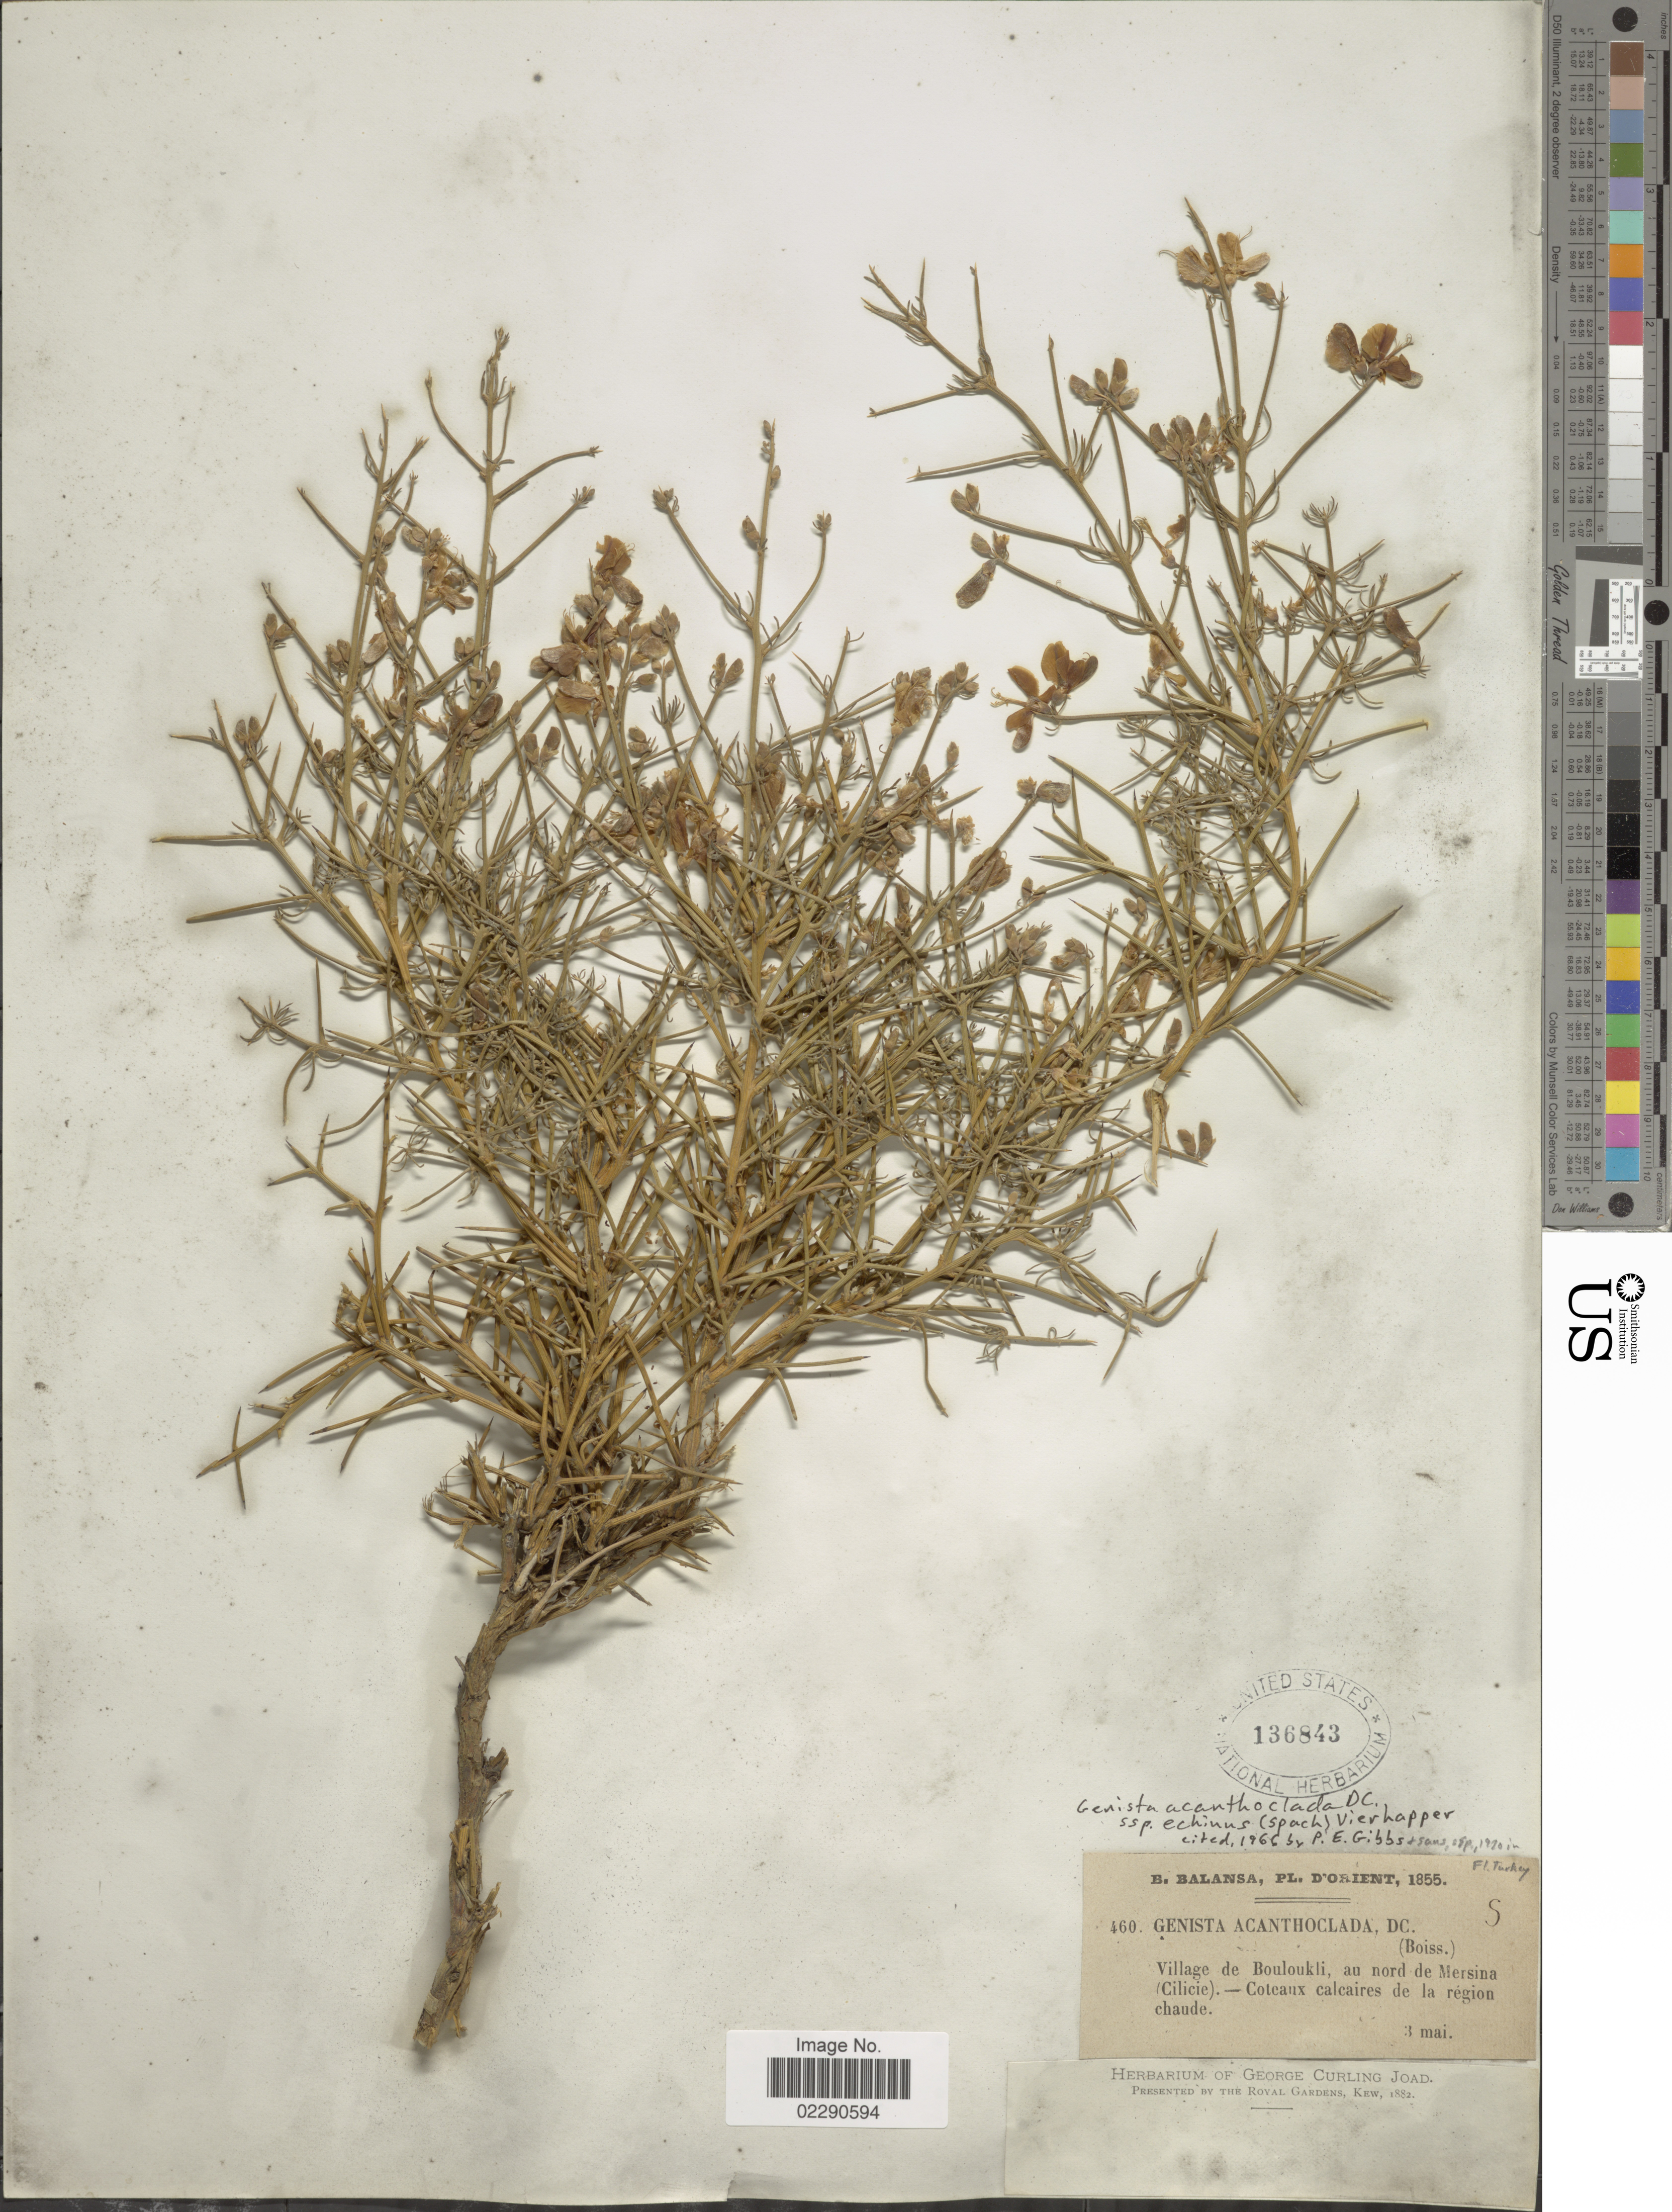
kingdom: Plantae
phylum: Tracheophyta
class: Magnoliopsida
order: Fabales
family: Fabaceae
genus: Genista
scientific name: Genista acanthoclada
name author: DC.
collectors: B. Balansa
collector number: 460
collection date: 1855-05-03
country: Turkey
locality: Orient, Village de Bouloukli, au nord de Mersina (Cilicie)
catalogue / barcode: US 136843